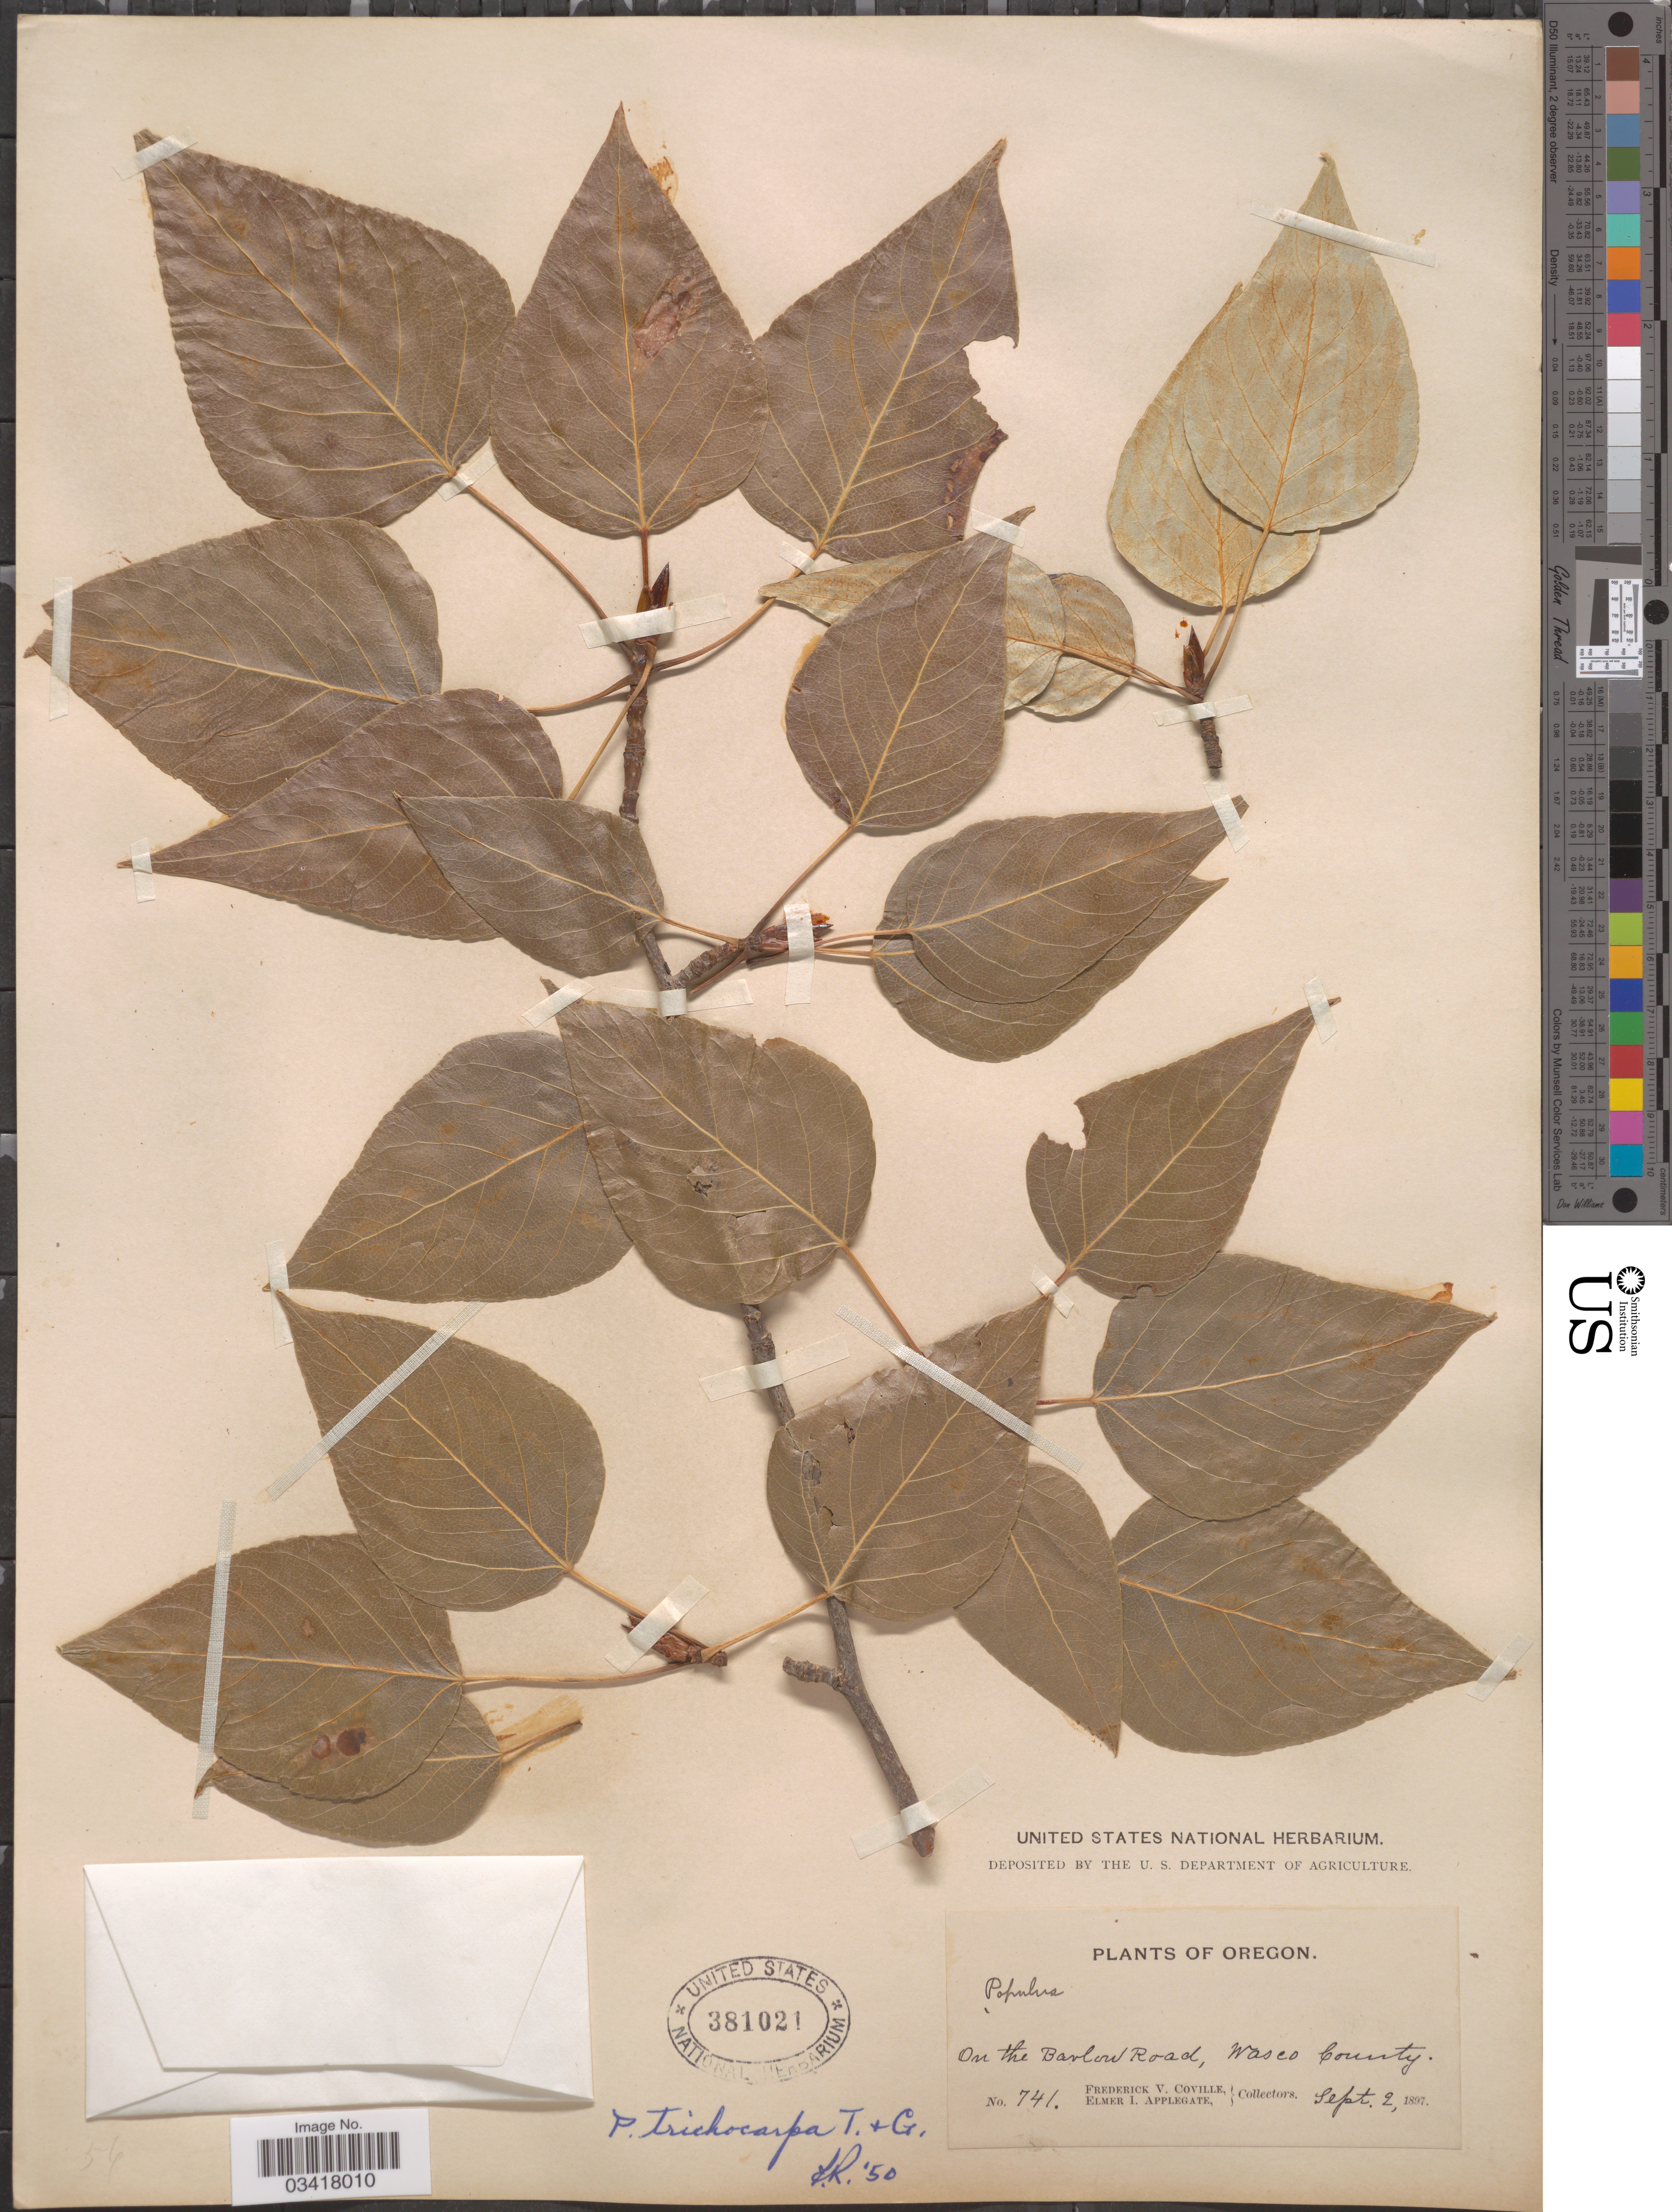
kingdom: Plantae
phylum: Tracheophyta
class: Magnoliopsida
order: Malpighiales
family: Salicaceae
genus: Populus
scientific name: Populus trichocarpa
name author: Torr. & A. Gray ex W. Hook.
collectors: F. V. Coville & E. I. Applegate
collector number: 741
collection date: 1897-09-02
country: United States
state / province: Oregon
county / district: Wasco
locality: On the Barlow Road, Wasco County.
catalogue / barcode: US 381021